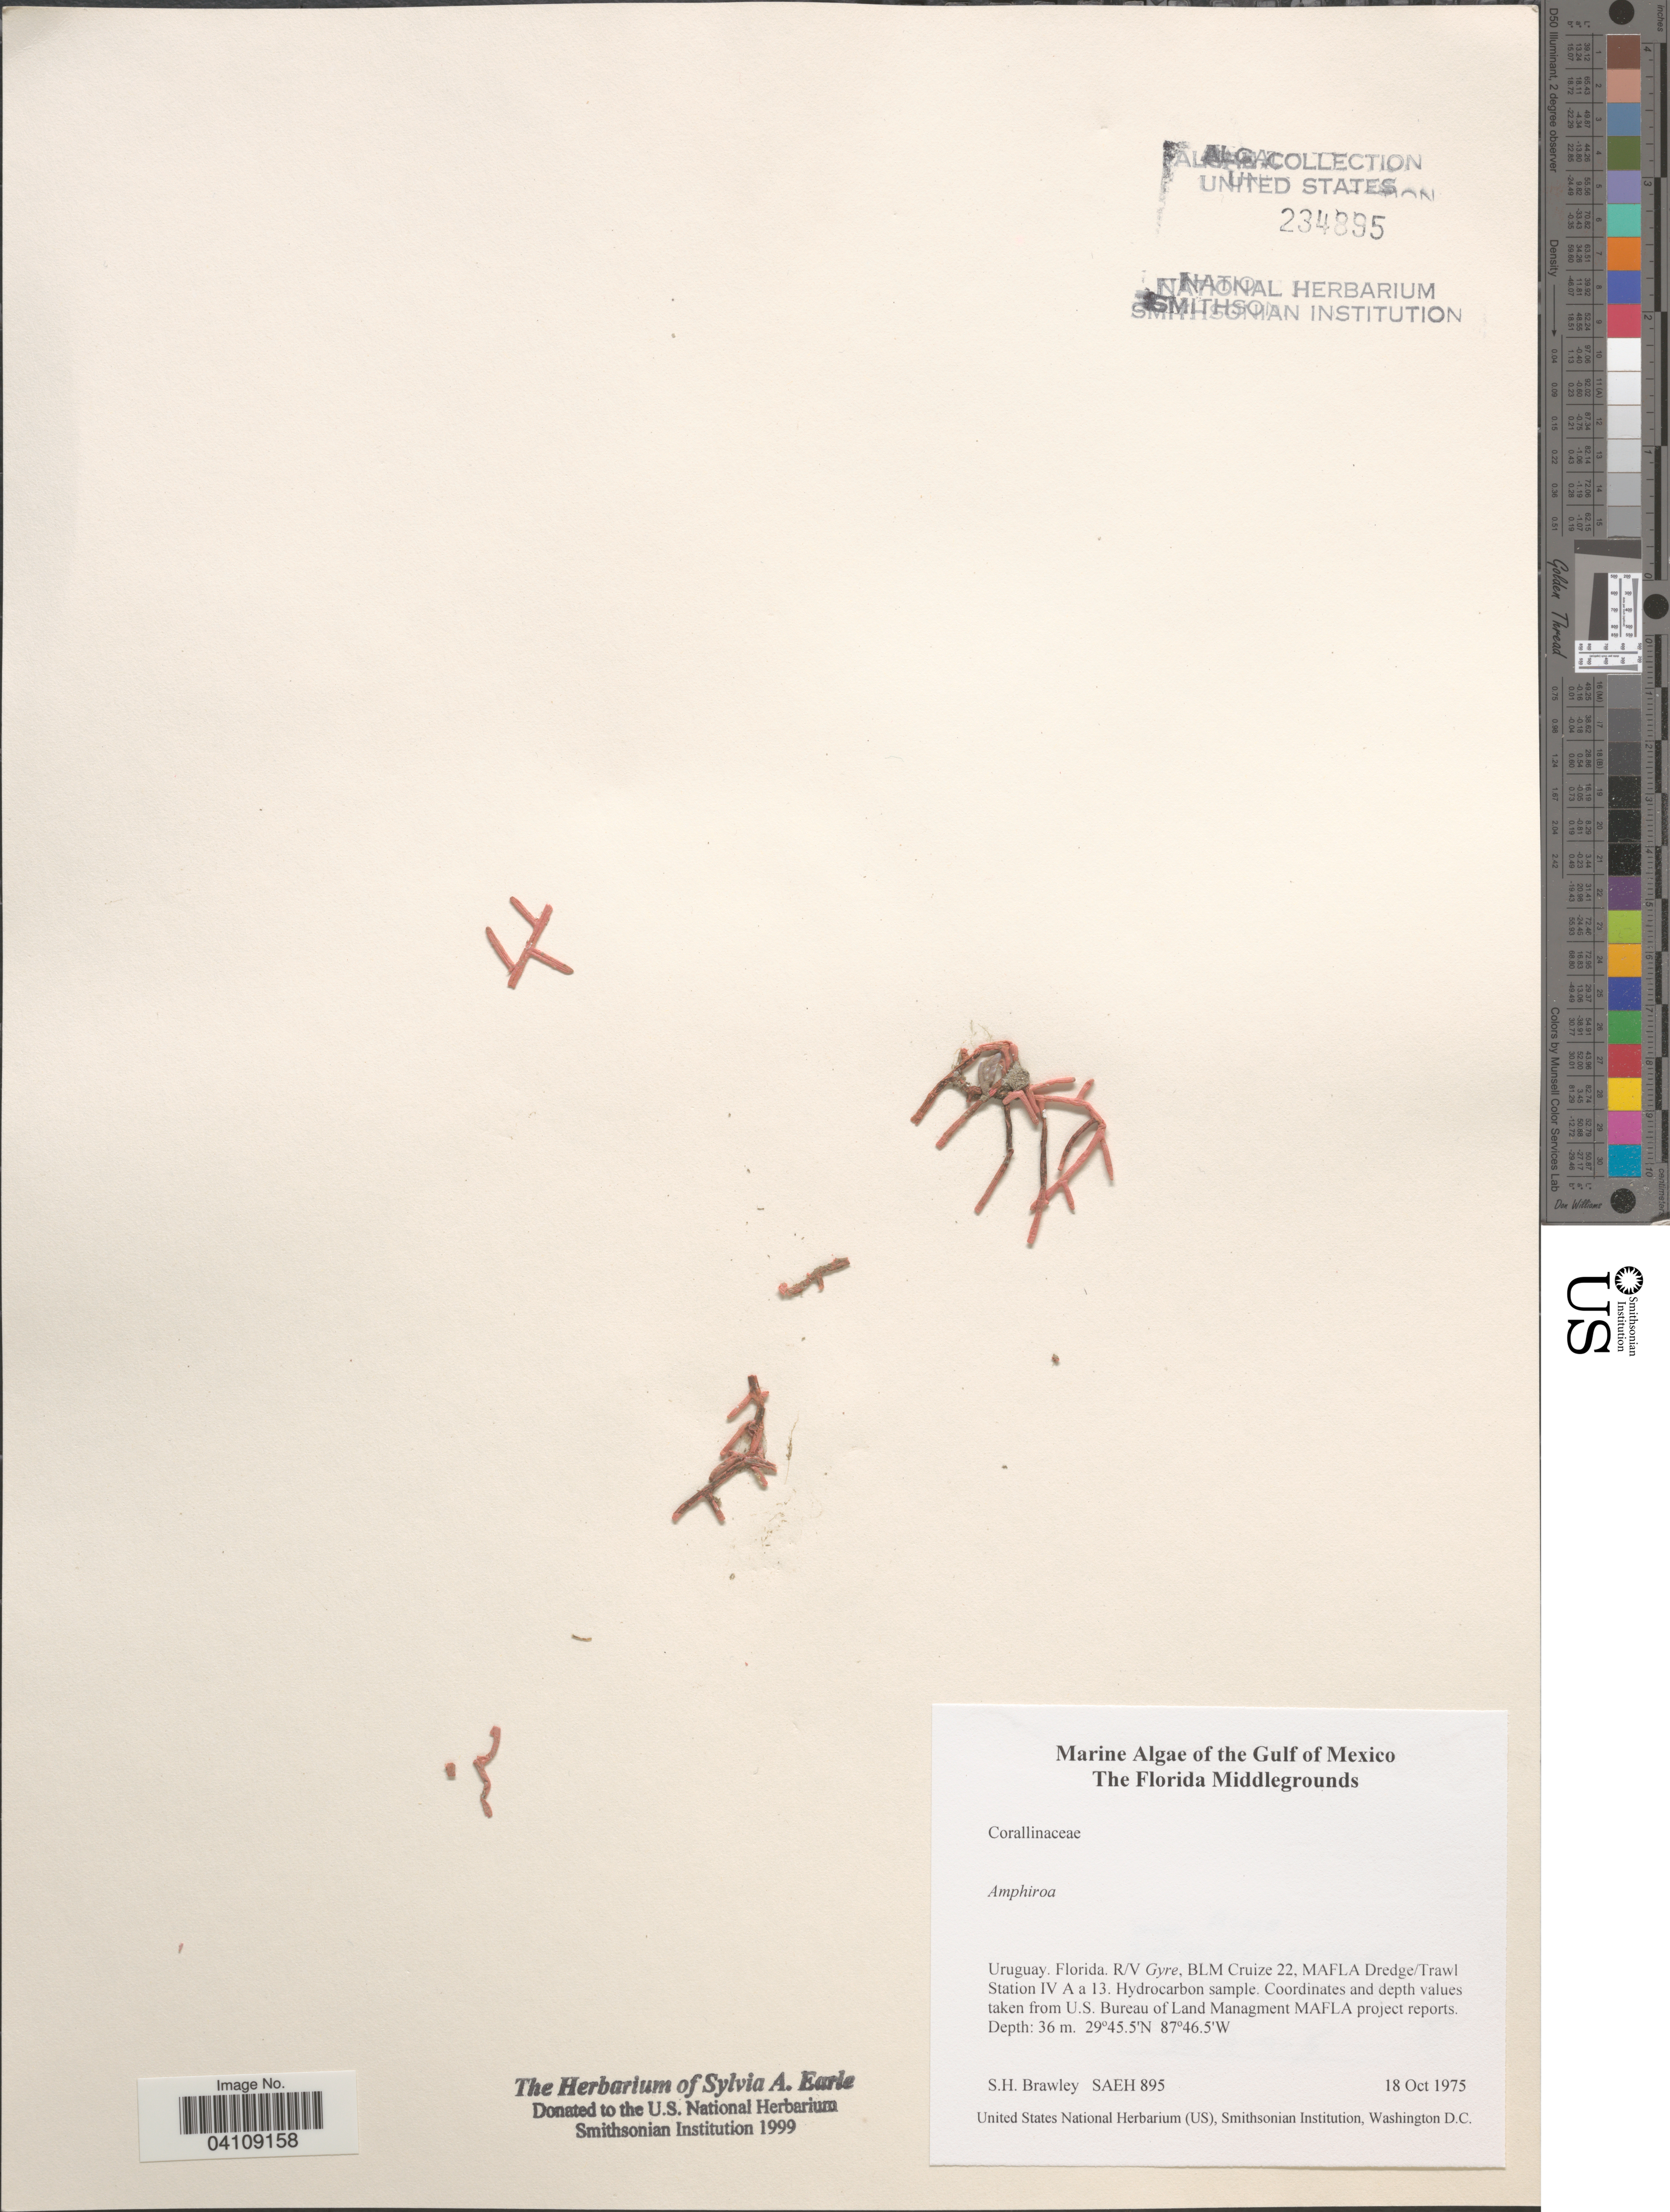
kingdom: Plantae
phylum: Rhodophyta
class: Florideophyceae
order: Corallinales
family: Lithophyllaceae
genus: Amphiroa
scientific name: Amphiroa sp.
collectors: S. Brawley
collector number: SAEH 895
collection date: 1975-10-18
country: United States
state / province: Florida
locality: Gulf of Mexico. The Florida Middlegrounds. Florida. R/V Gyre, BLM Cruize 22, MAFLA Dredge/Trawl Station IV A a 13.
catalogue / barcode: US 234895